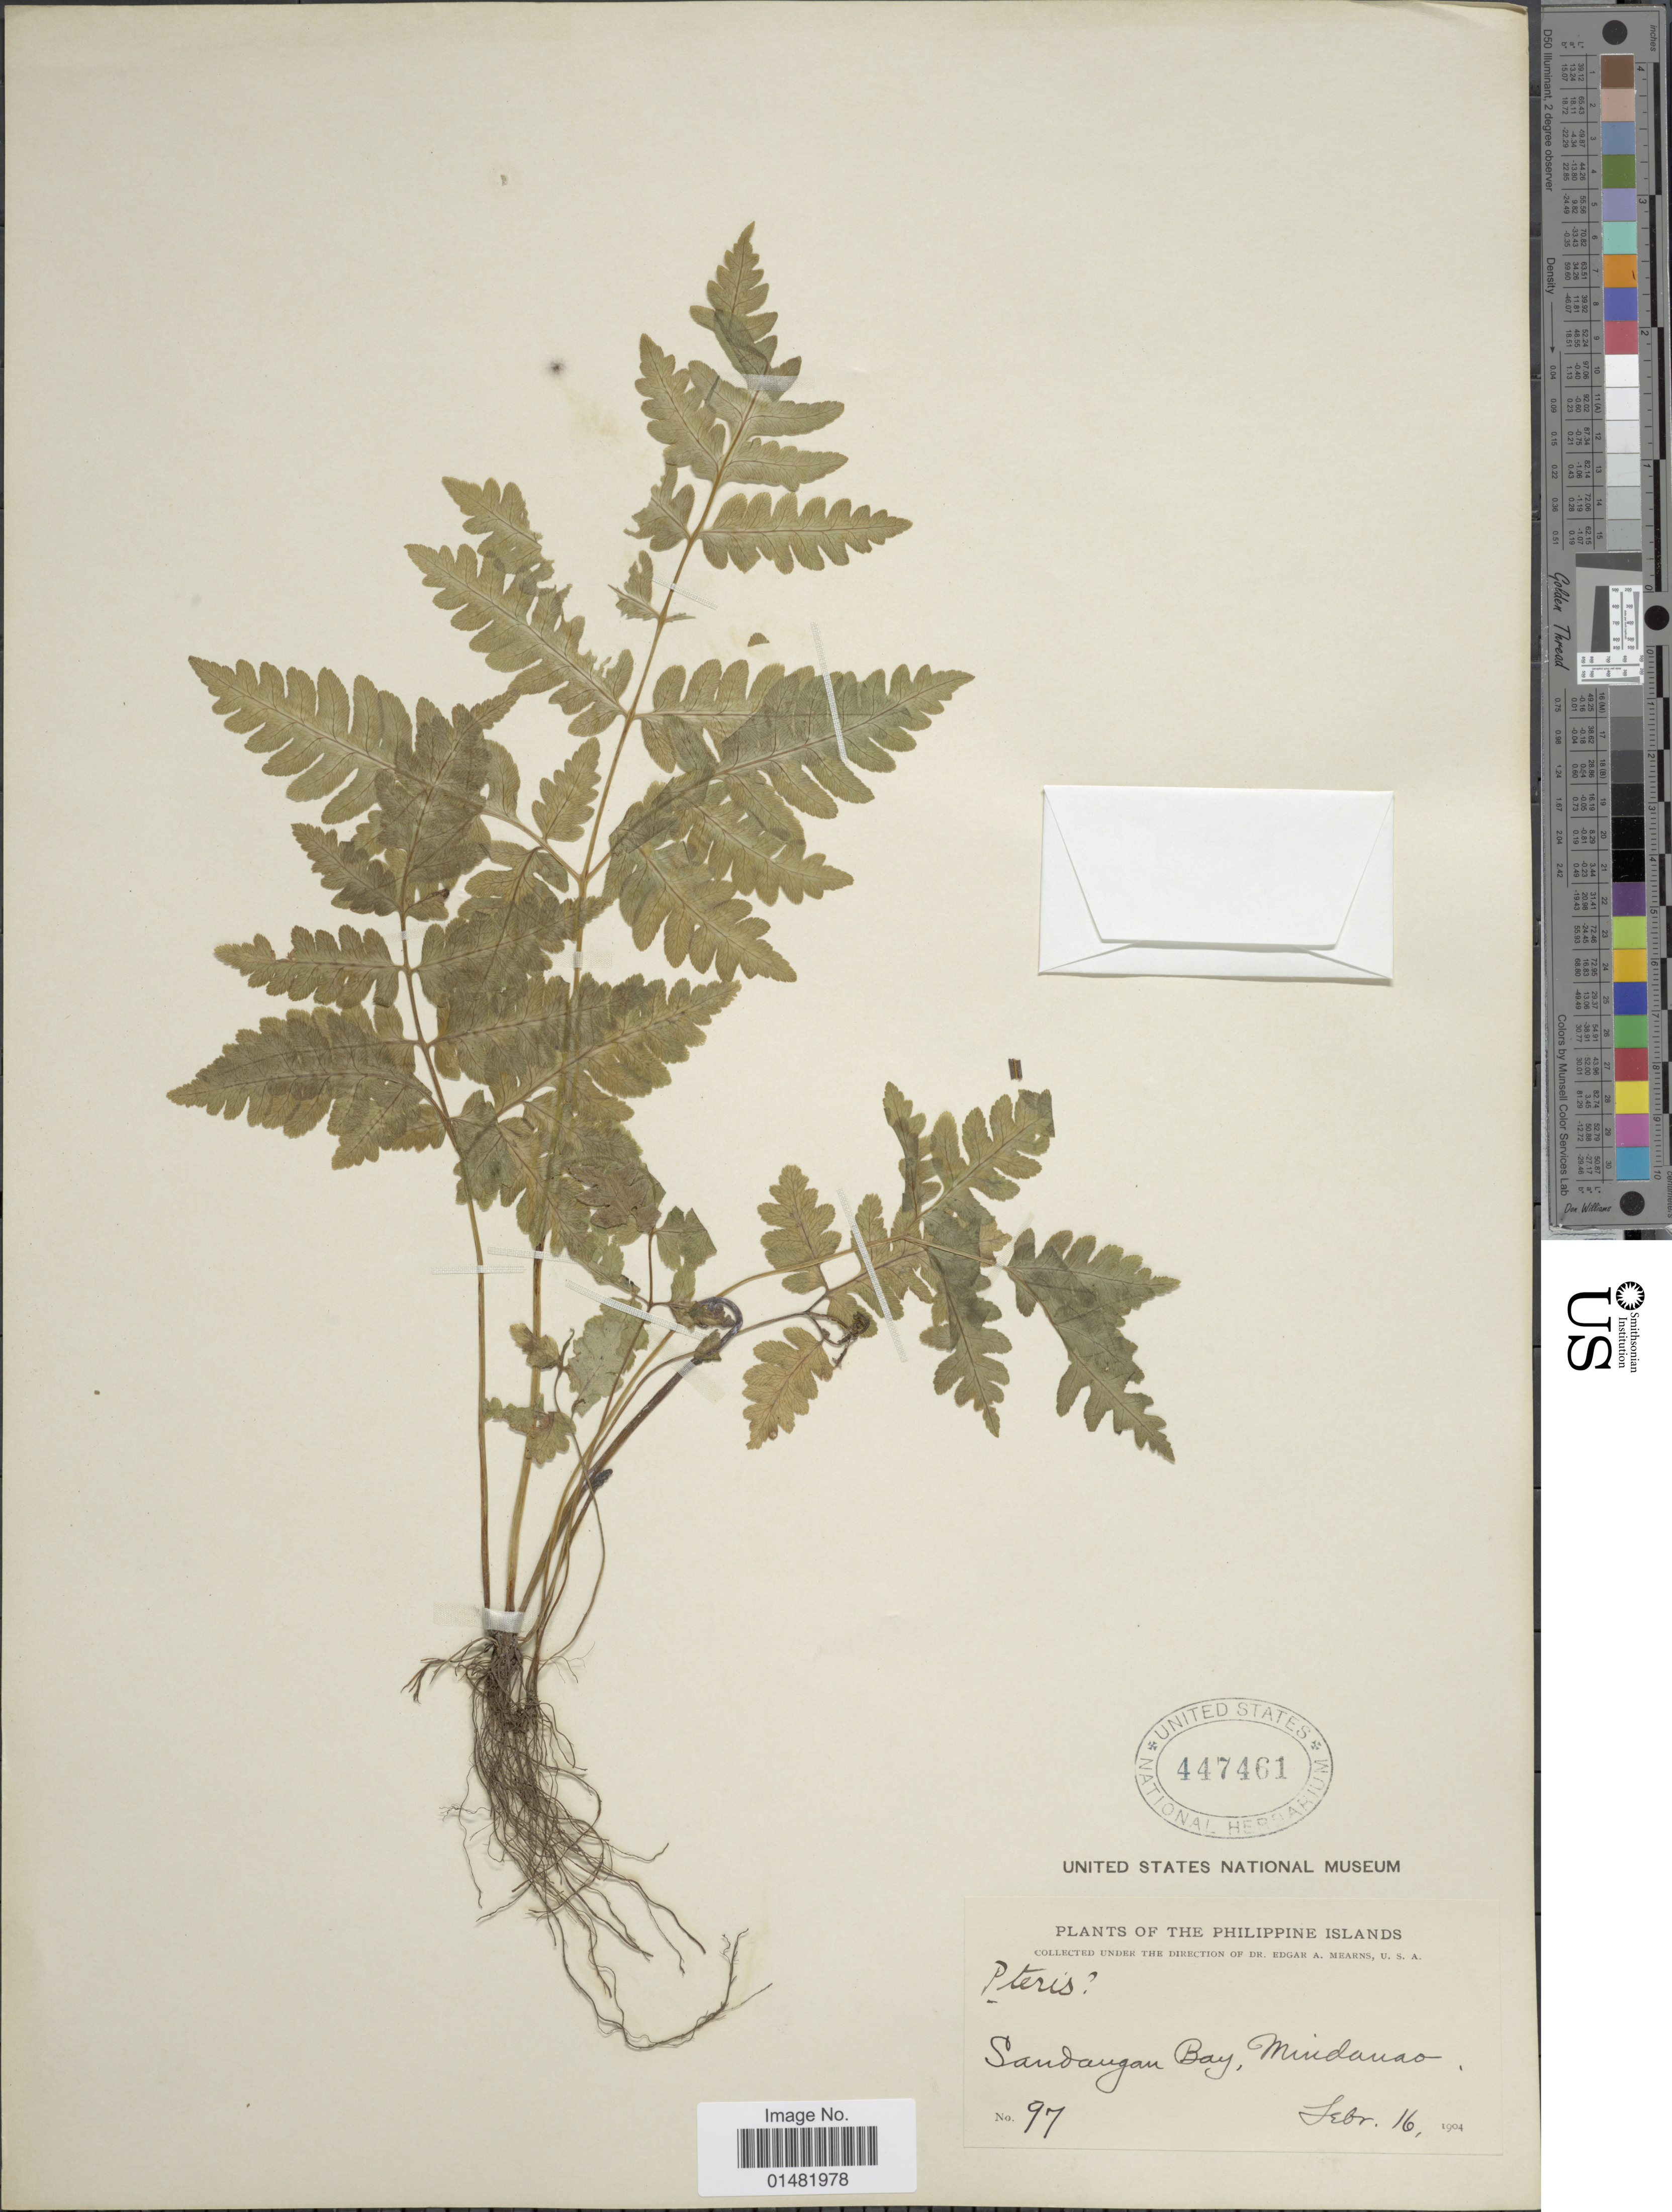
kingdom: Plantae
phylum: Tracheophyta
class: Polypodiopsida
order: Polypodiales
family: Pteridaceae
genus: Pteris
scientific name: Pteris tripartita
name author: Sw.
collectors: E. A. Mearns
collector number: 97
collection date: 1904-02-16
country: Philippines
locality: Philippine Islands, Sandangan Bay, Mindanao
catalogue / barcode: US 447461